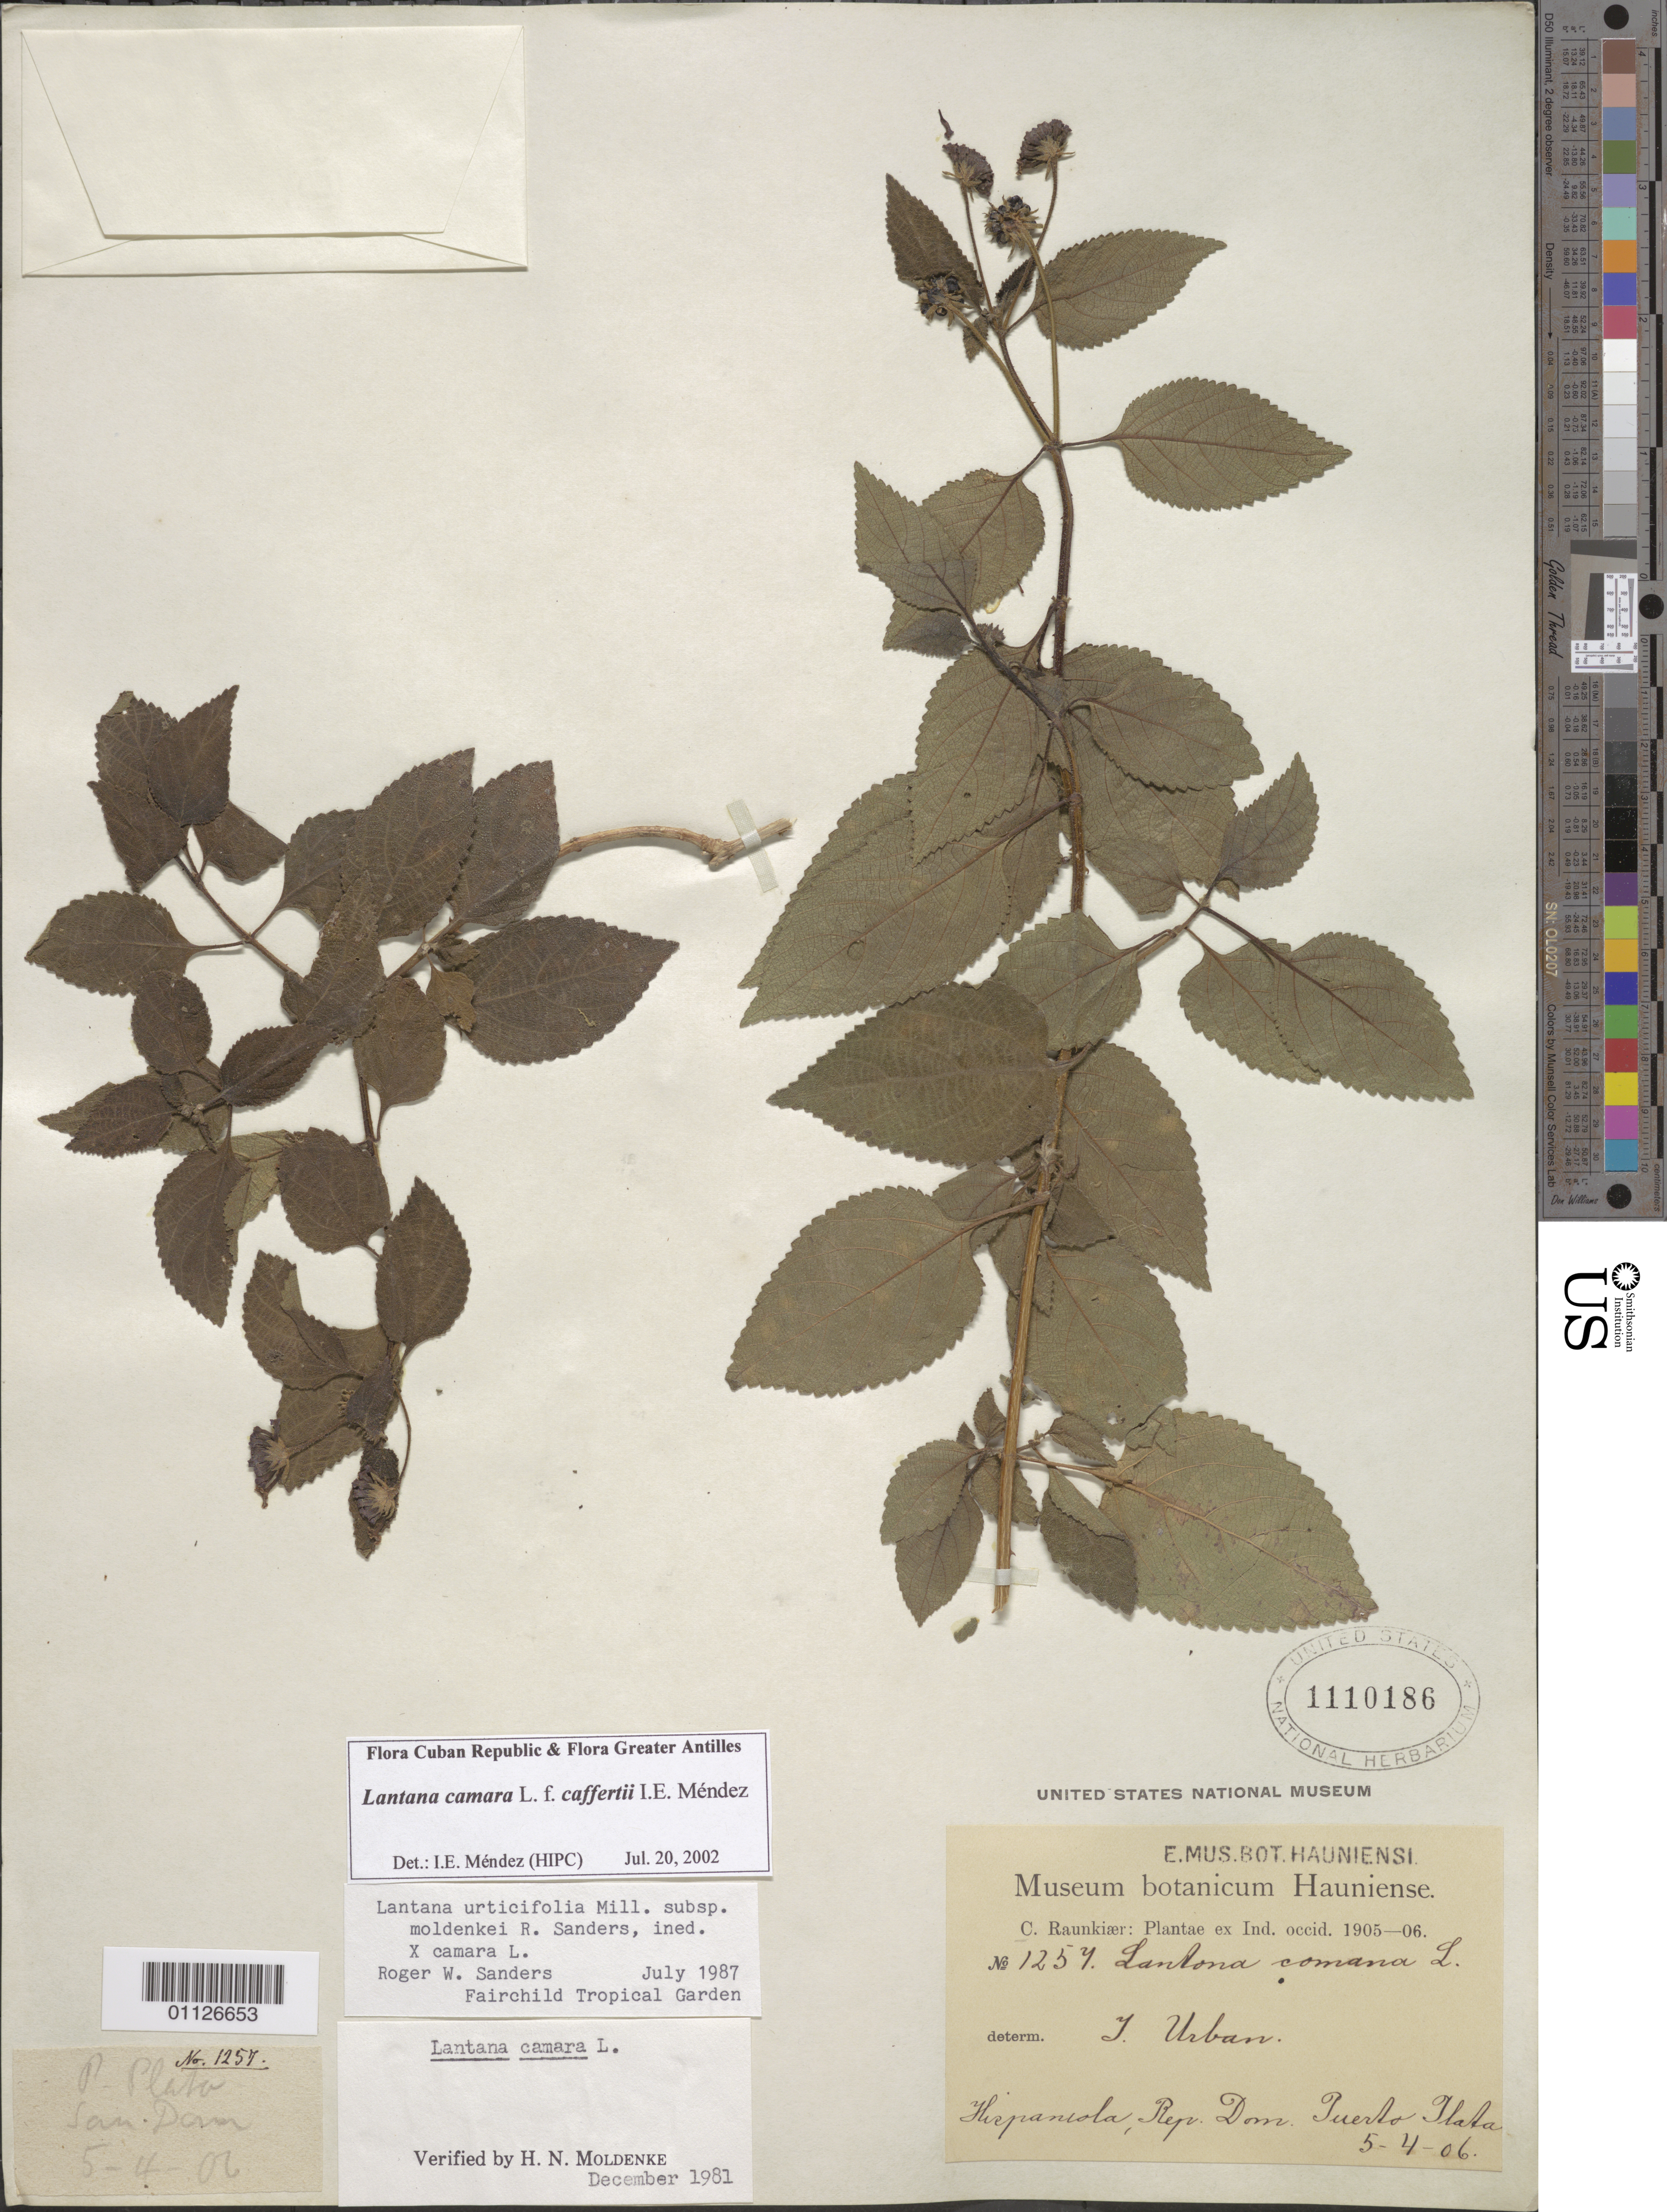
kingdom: Plantae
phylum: Tracheophyta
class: Magnoliopsida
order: Lamiales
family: Verbenaceae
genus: Lantana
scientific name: Lantana camara f. caffertyi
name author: I.E. Méndez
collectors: C. C. Raunkiaer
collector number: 1254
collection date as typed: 05 Apr 1906 or 04 May 1906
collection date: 1906-04-05 or 1906-05-04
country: Dominican Republic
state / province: Puerto Plata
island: Hispaniola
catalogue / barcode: US 1110186